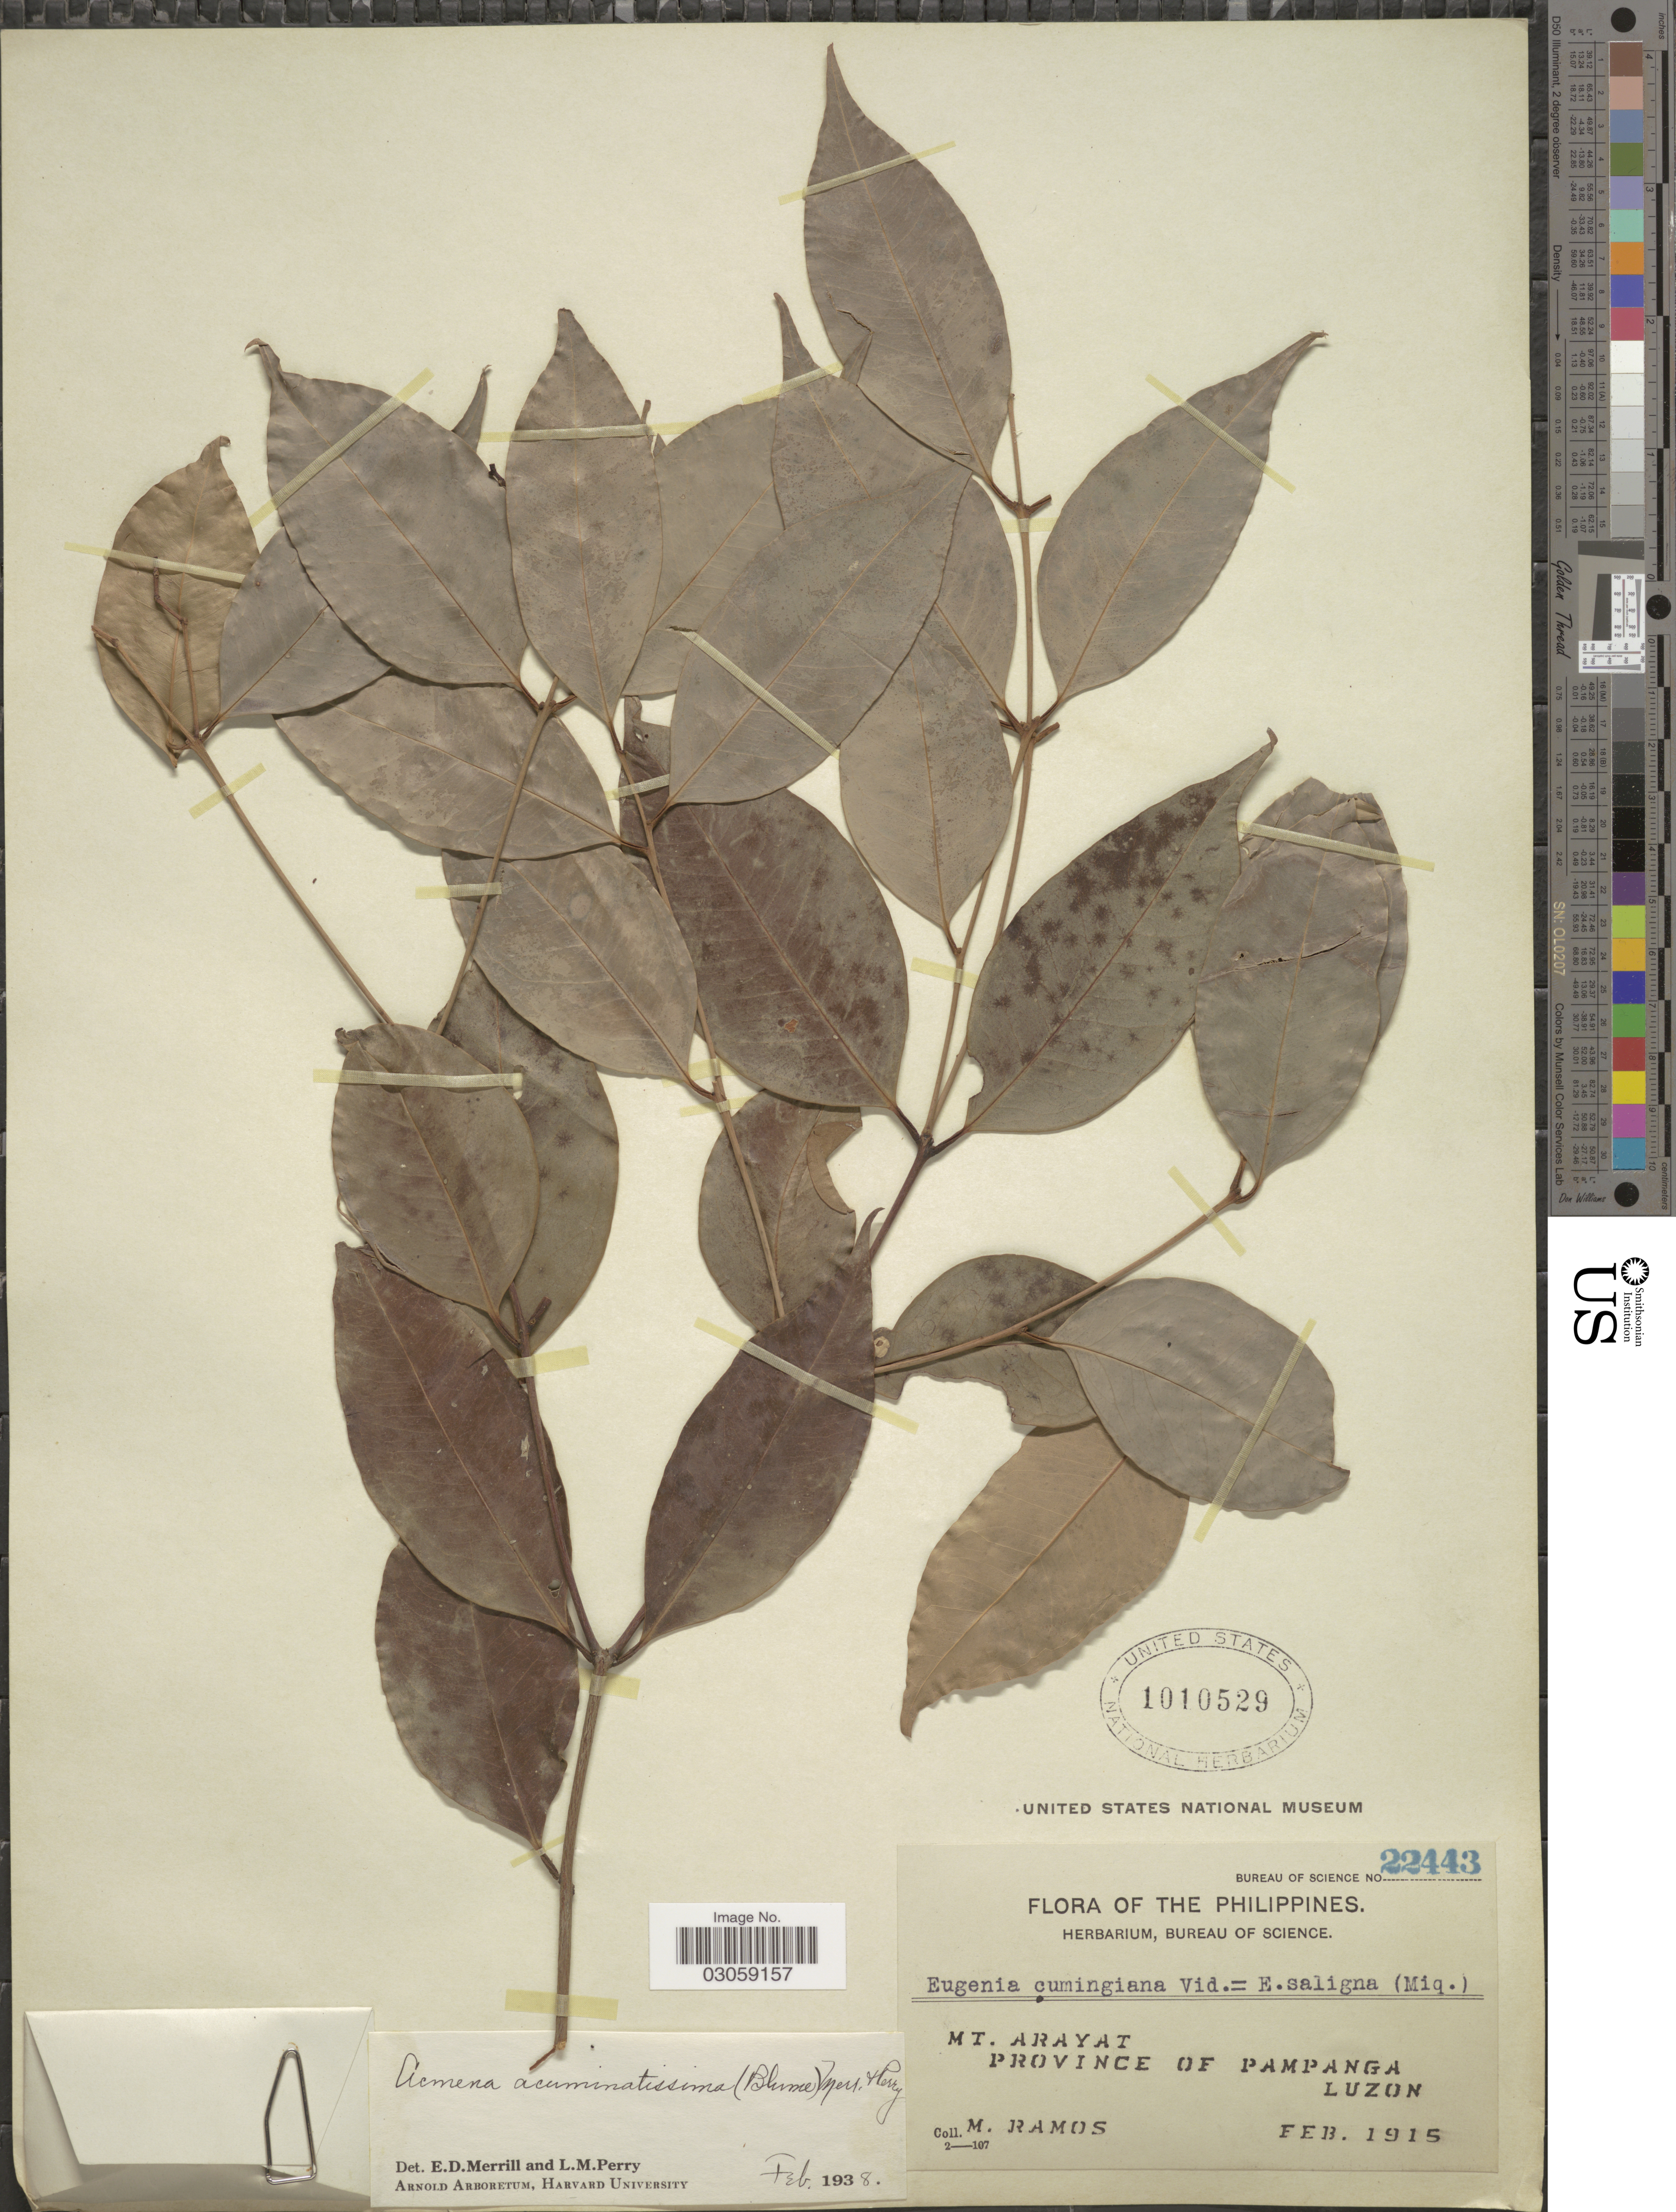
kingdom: Plantae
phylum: Tracheophyta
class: Magnoliopsida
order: Myrtales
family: Myrtaceae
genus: Syzygium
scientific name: Syzygium acuminatissimum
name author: (Blume) DC.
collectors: M. Ramos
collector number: Bureau of Science 22443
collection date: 1915-02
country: Philippines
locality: Mt. Arayat, Province of Pampanga, Luzon.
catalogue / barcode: US 1010529